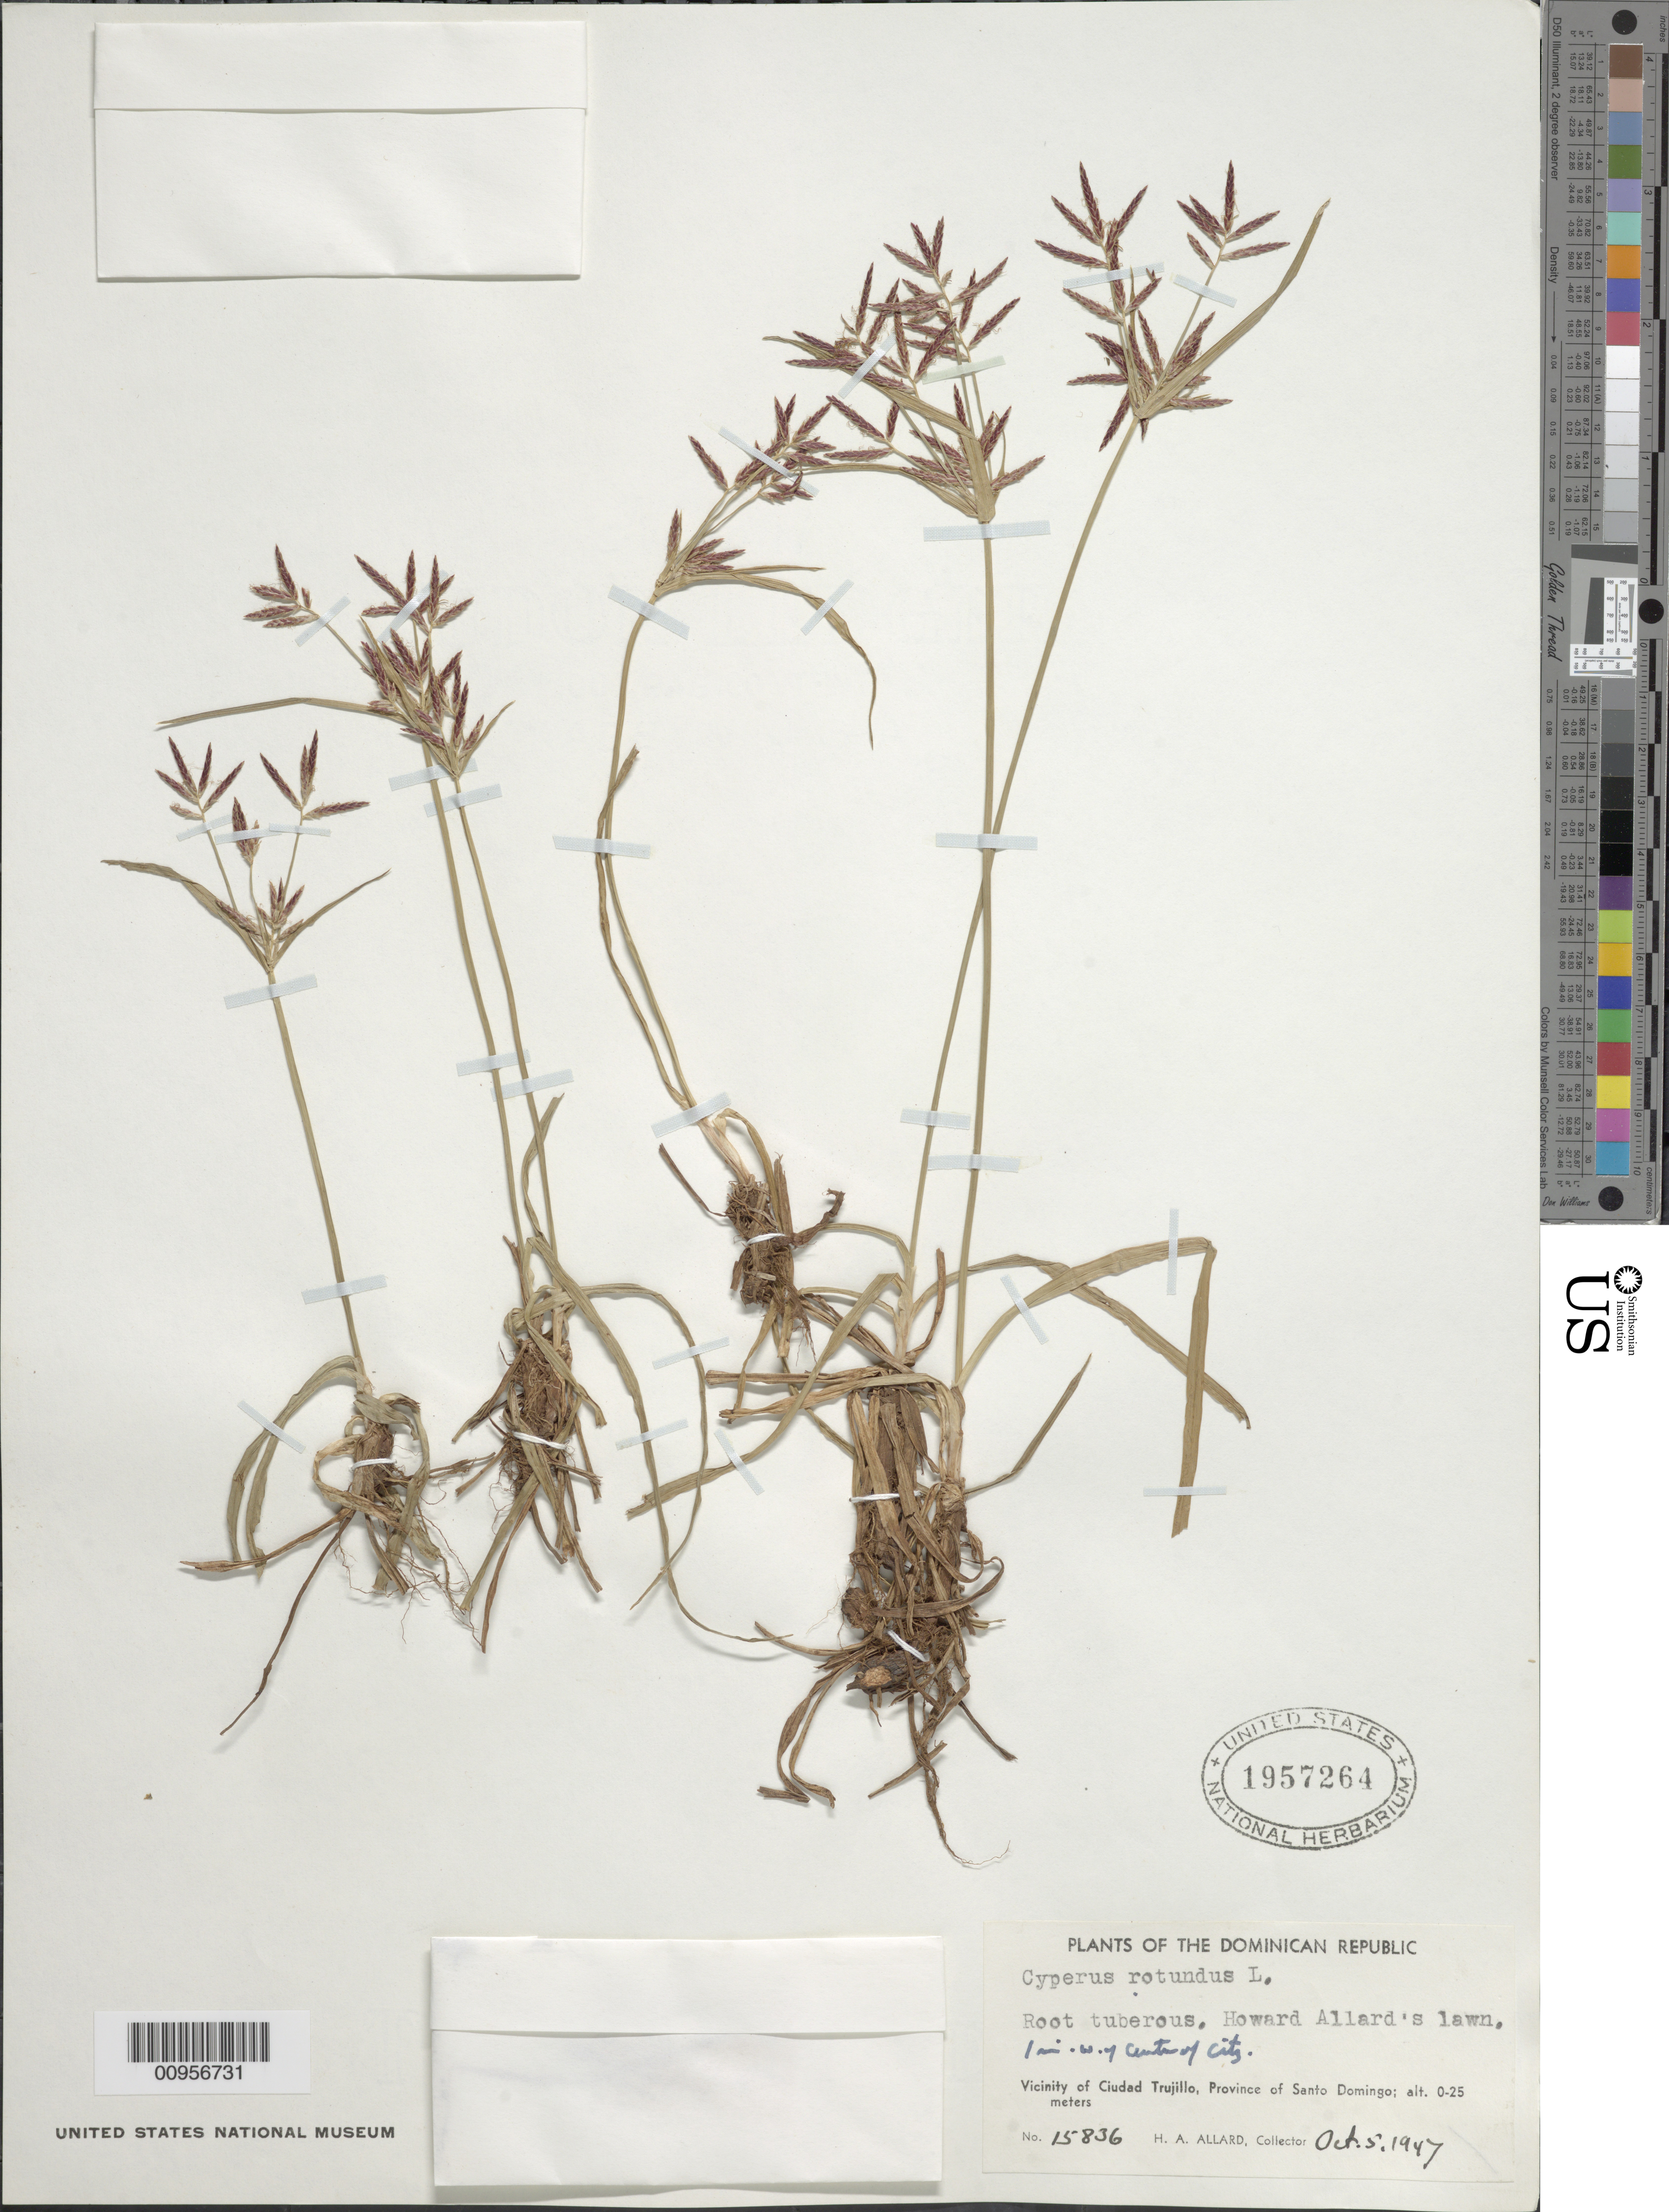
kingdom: Plantae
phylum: Tracheophyta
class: Liliopsida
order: Poales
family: Cyperaceae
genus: Cyperus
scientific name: Cyperus rotundus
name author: L.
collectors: H. A. Allard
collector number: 15836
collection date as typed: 05 Oct 1947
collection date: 1947-10-05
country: Dominican Republic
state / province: Santo Domingo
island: Hispaniola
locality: Vicinity of Ciudad Trujillo, Howard Allard's yard, 1 mi W of center of city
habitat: Lawn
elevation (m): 0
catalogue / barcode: US 1957264